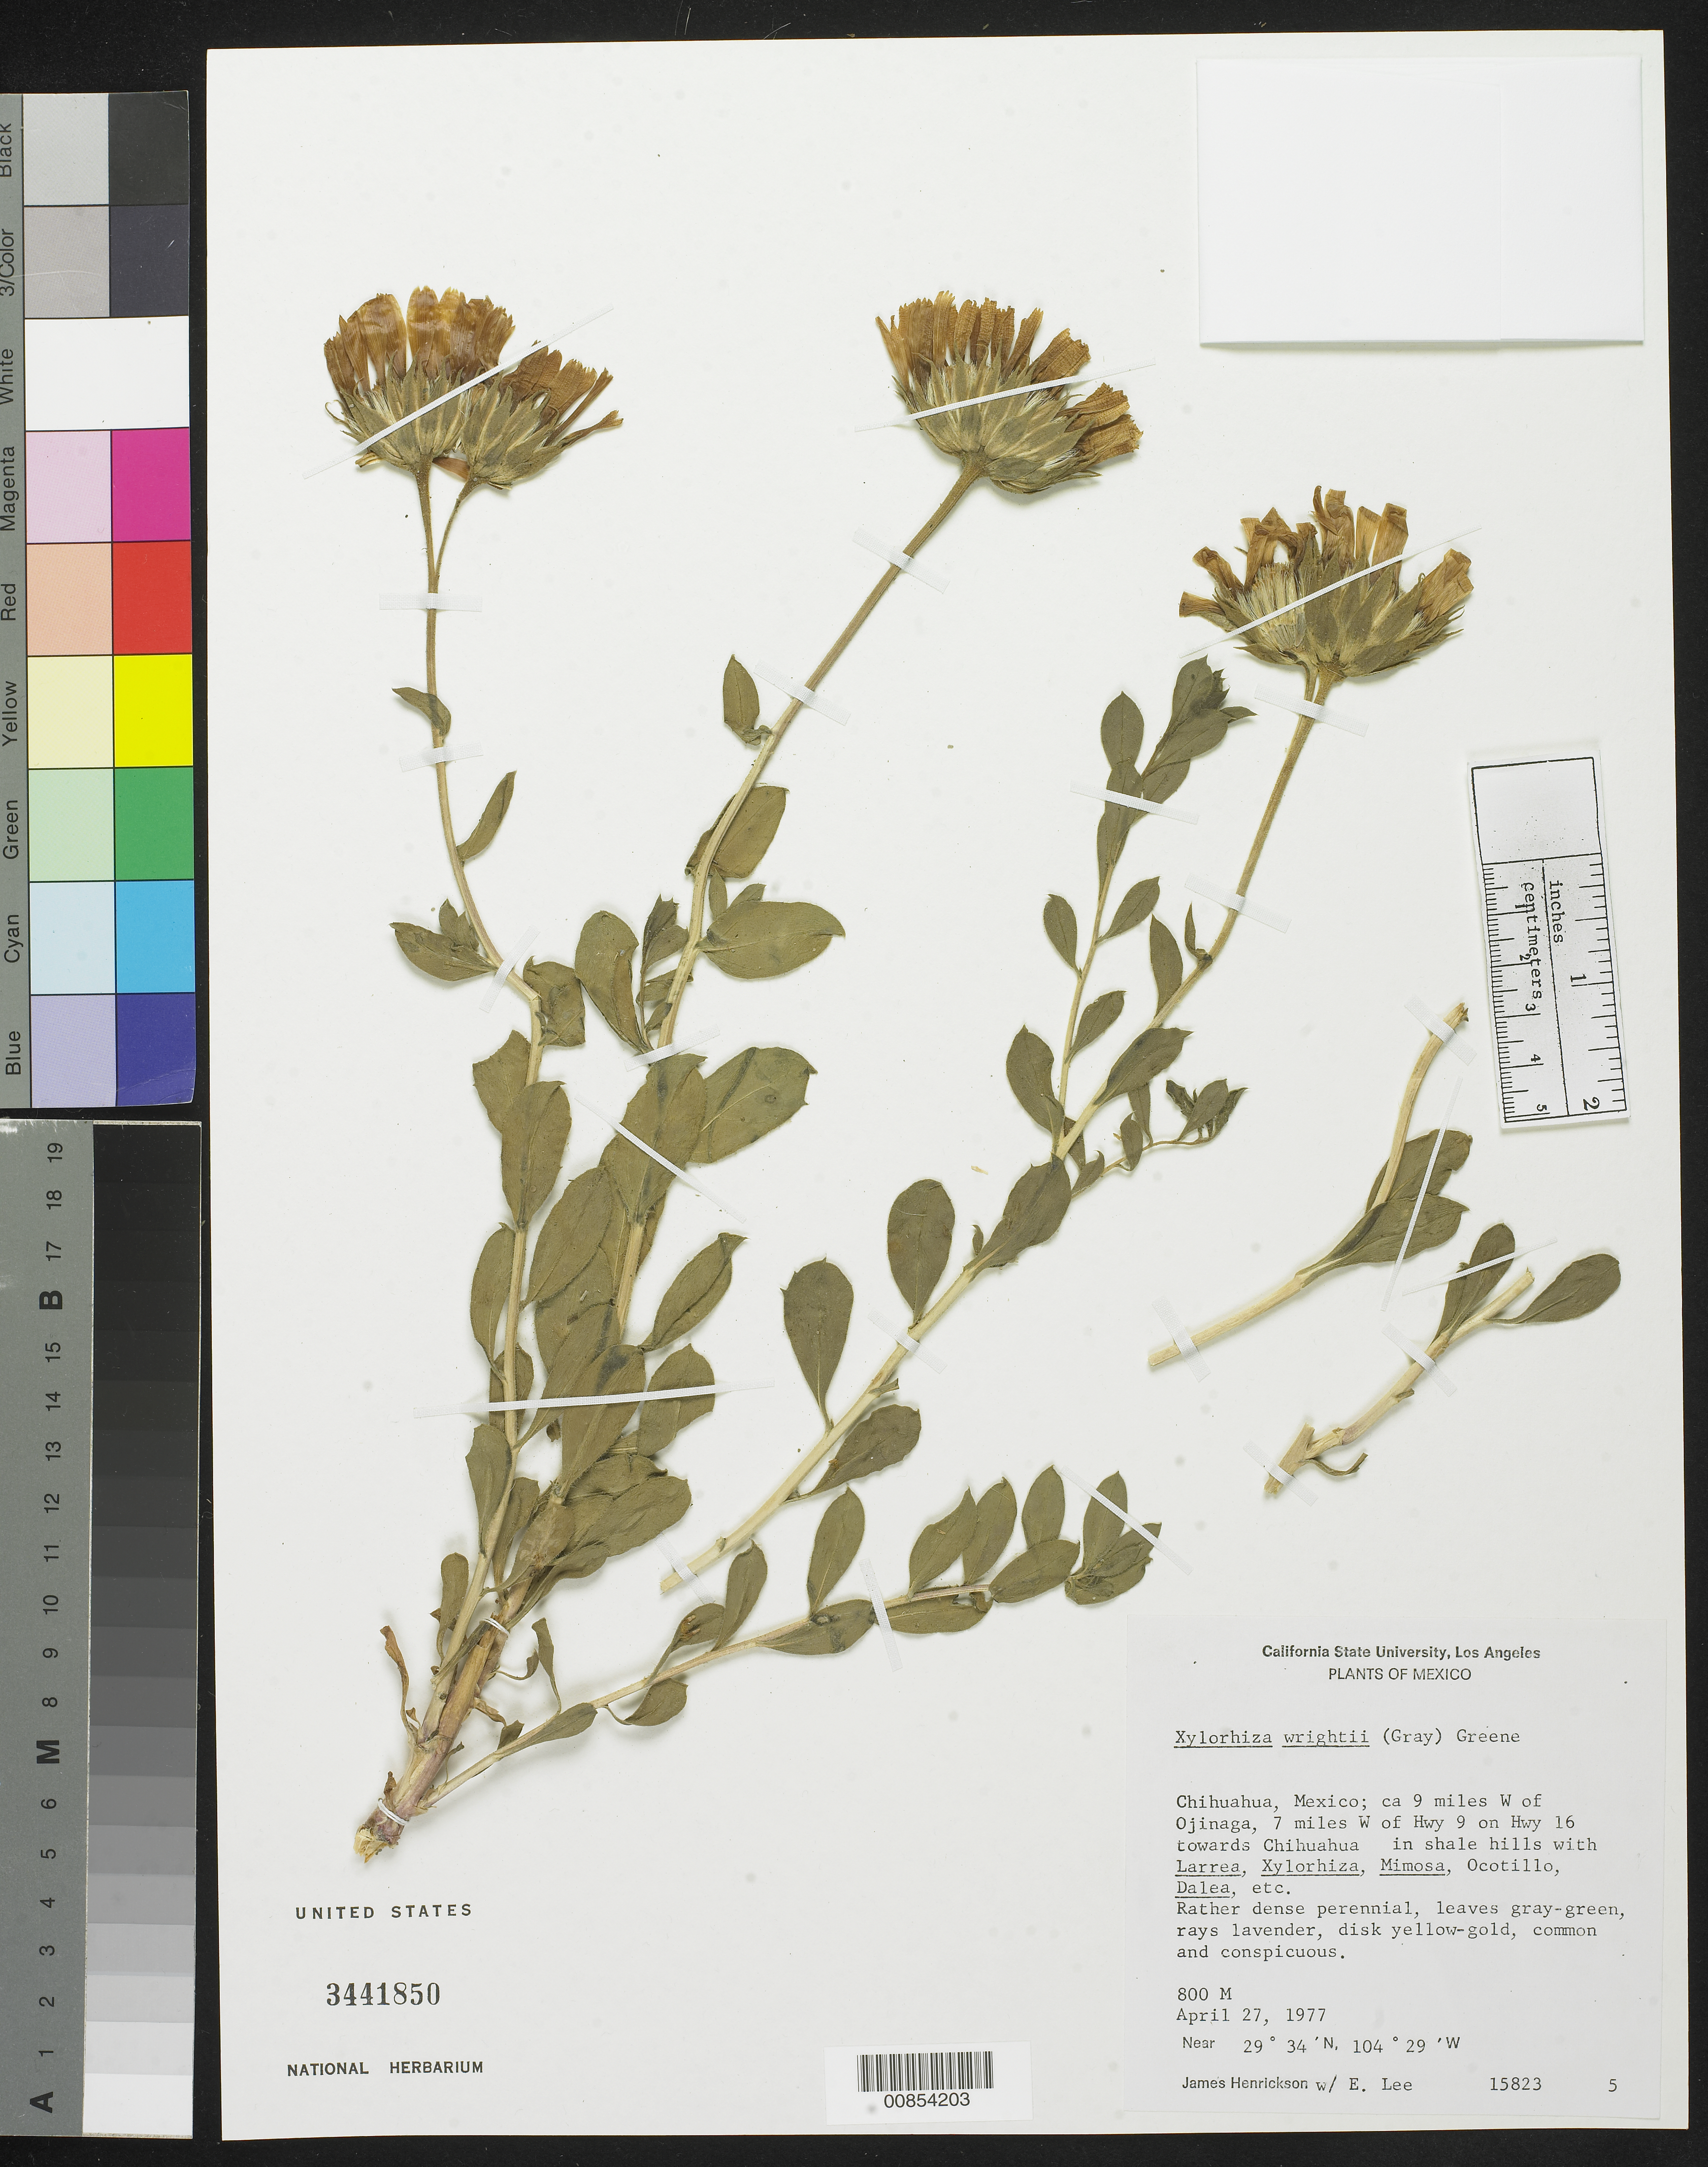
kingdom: Plantae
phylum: Tracheophyta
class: Magnoliopsida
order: Asterales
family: Asteraceae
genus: Xylorhiza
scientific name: Xylorhiza wrightii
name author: (A. Gray) Greene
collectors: J. Henrickson & E. Y. T. Lee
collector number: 15823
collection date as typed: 27 Apr 1977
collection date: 1977-04-27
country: Mexico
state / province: Chihuahua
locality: Ca. 9 miles W of Ojinaga, 7 miles W of Hwy 9 on Hwy 16 towards Chihuahua.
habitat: In shale hills with Larrea, Xylorhiza, Mimosa, Ocotillo, Dalea, etc.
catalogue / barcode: US 3441850